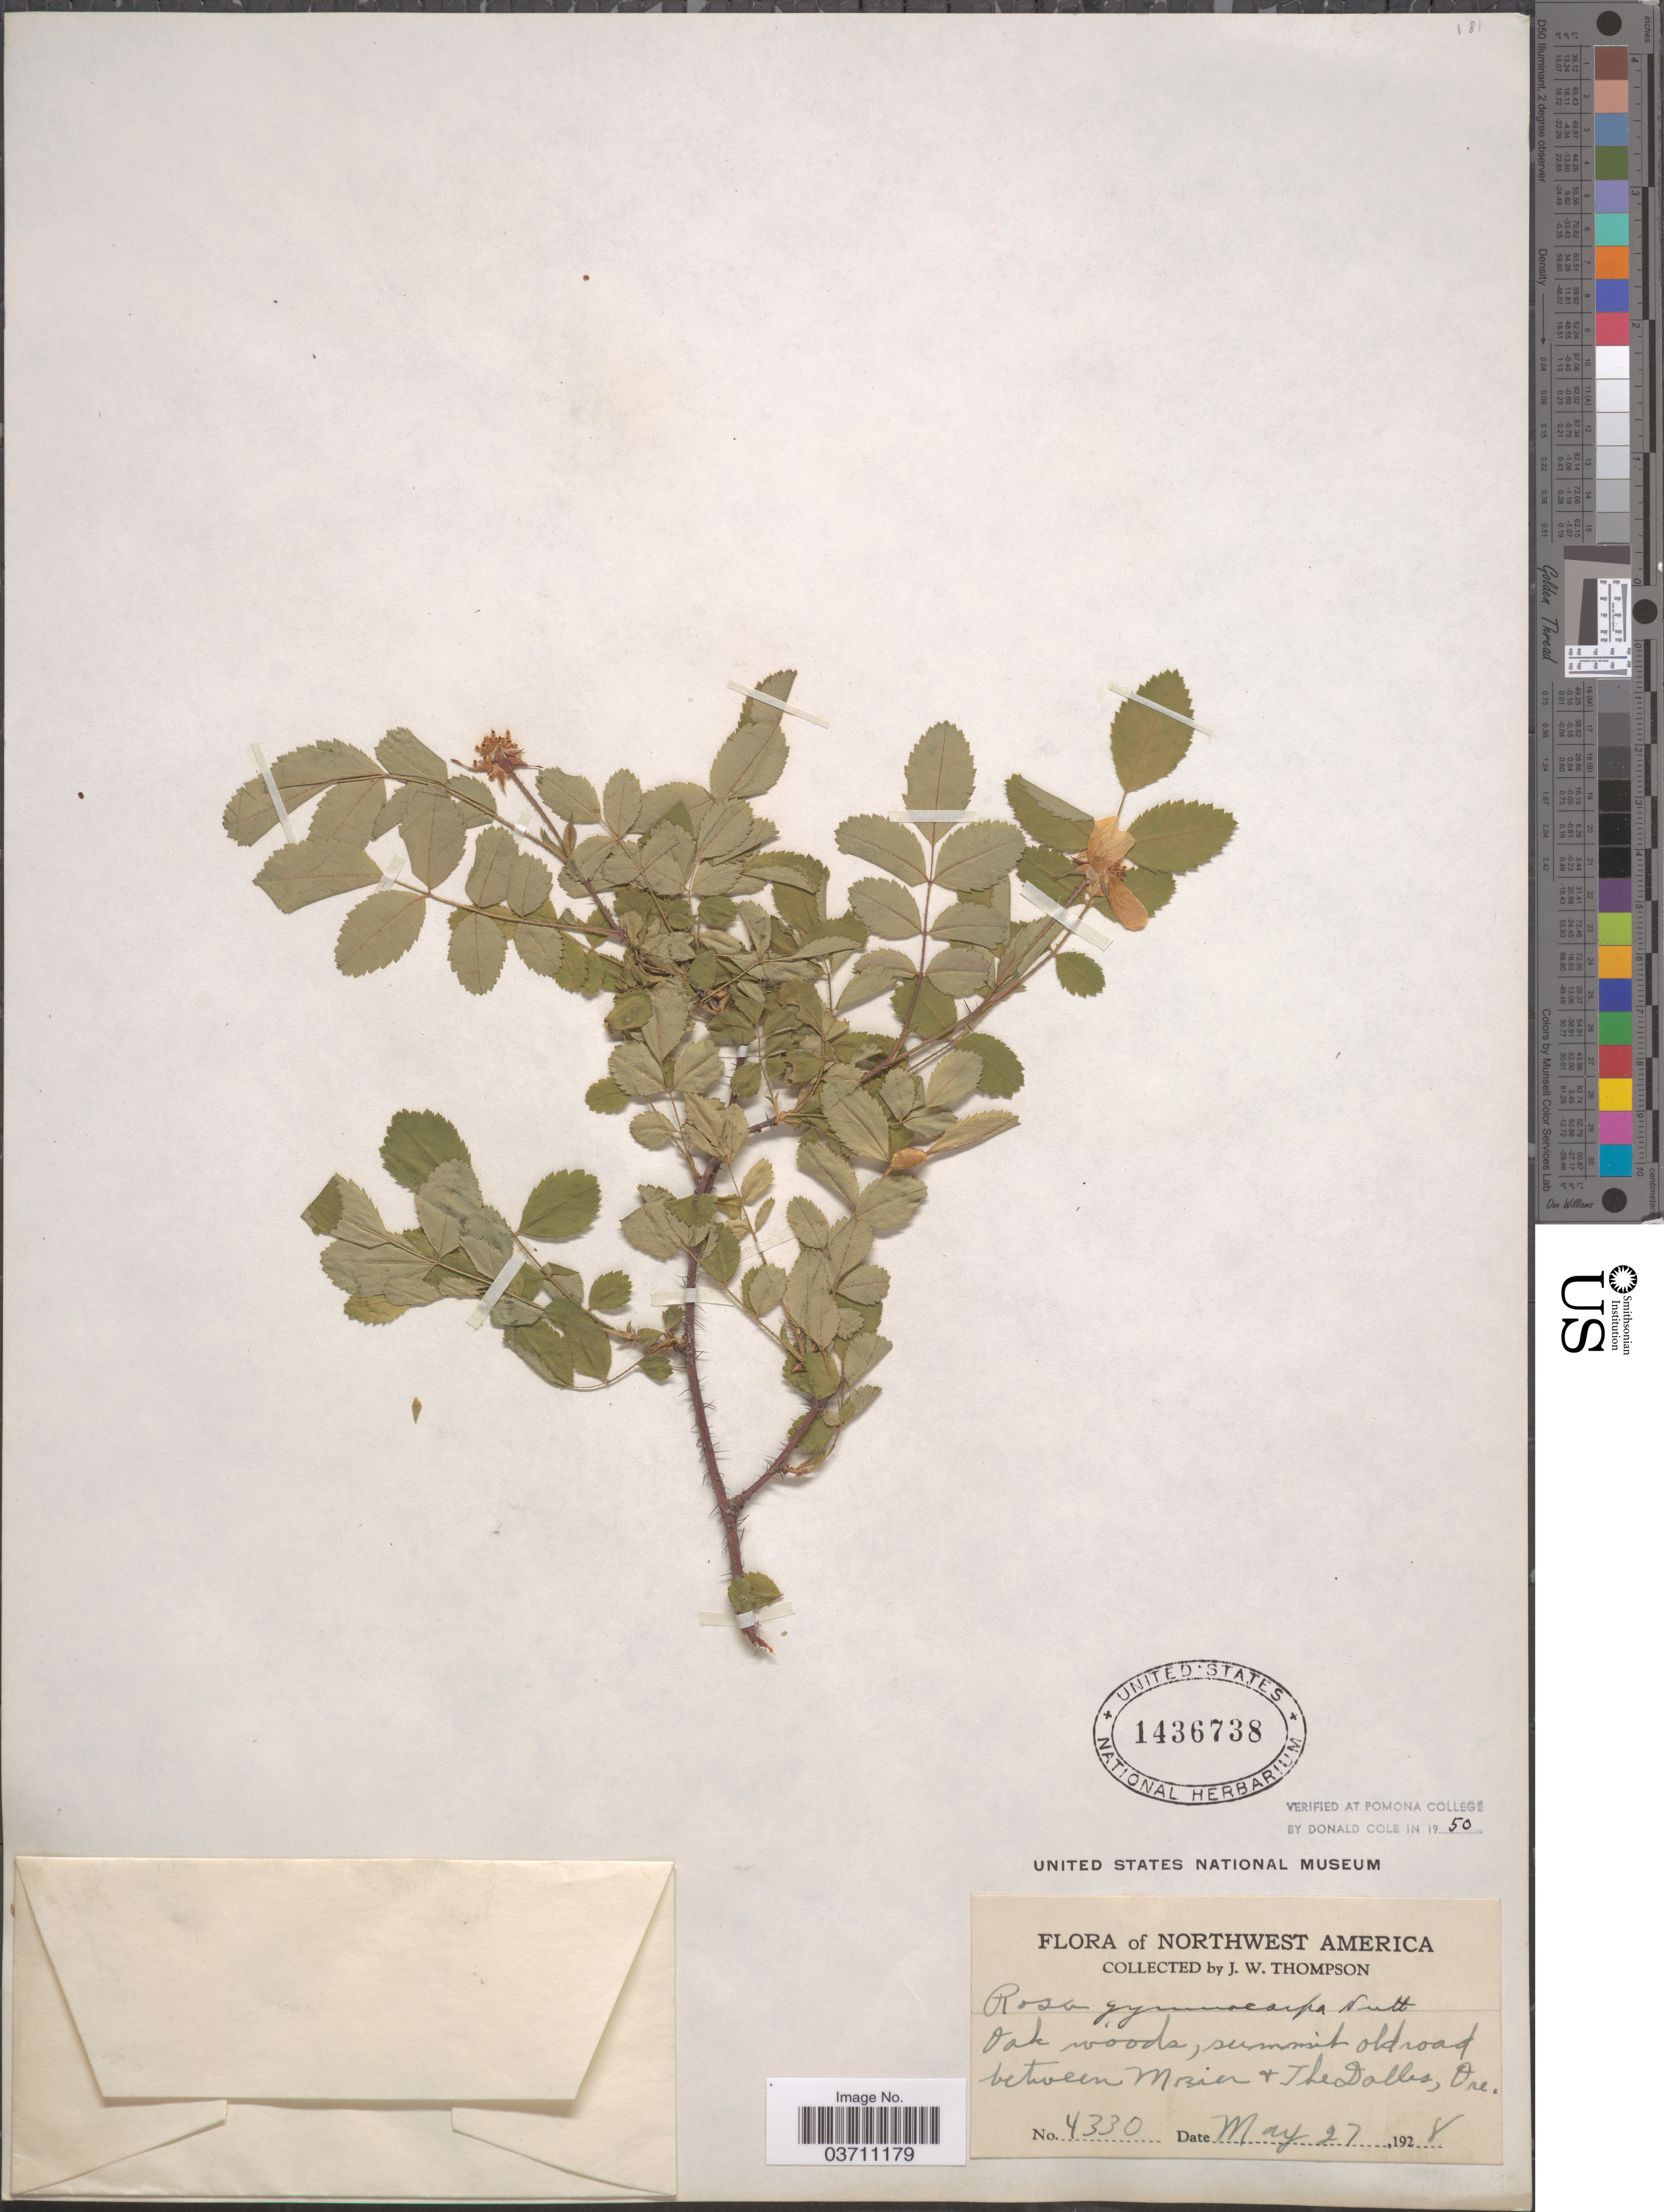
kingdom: Plantae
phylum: Tracheophyta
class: Magnoliopsida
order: Rosales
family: Rosaceae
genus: Rosa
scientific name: Rosa gymnocarpa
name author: Nutt.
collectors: J. Thompson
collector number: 4330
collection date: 1928-05-27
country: United States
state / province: Oregon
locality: Northwest America. Oak woods, summit old road between Mosier & The Dalles.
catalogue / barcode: US 1436738